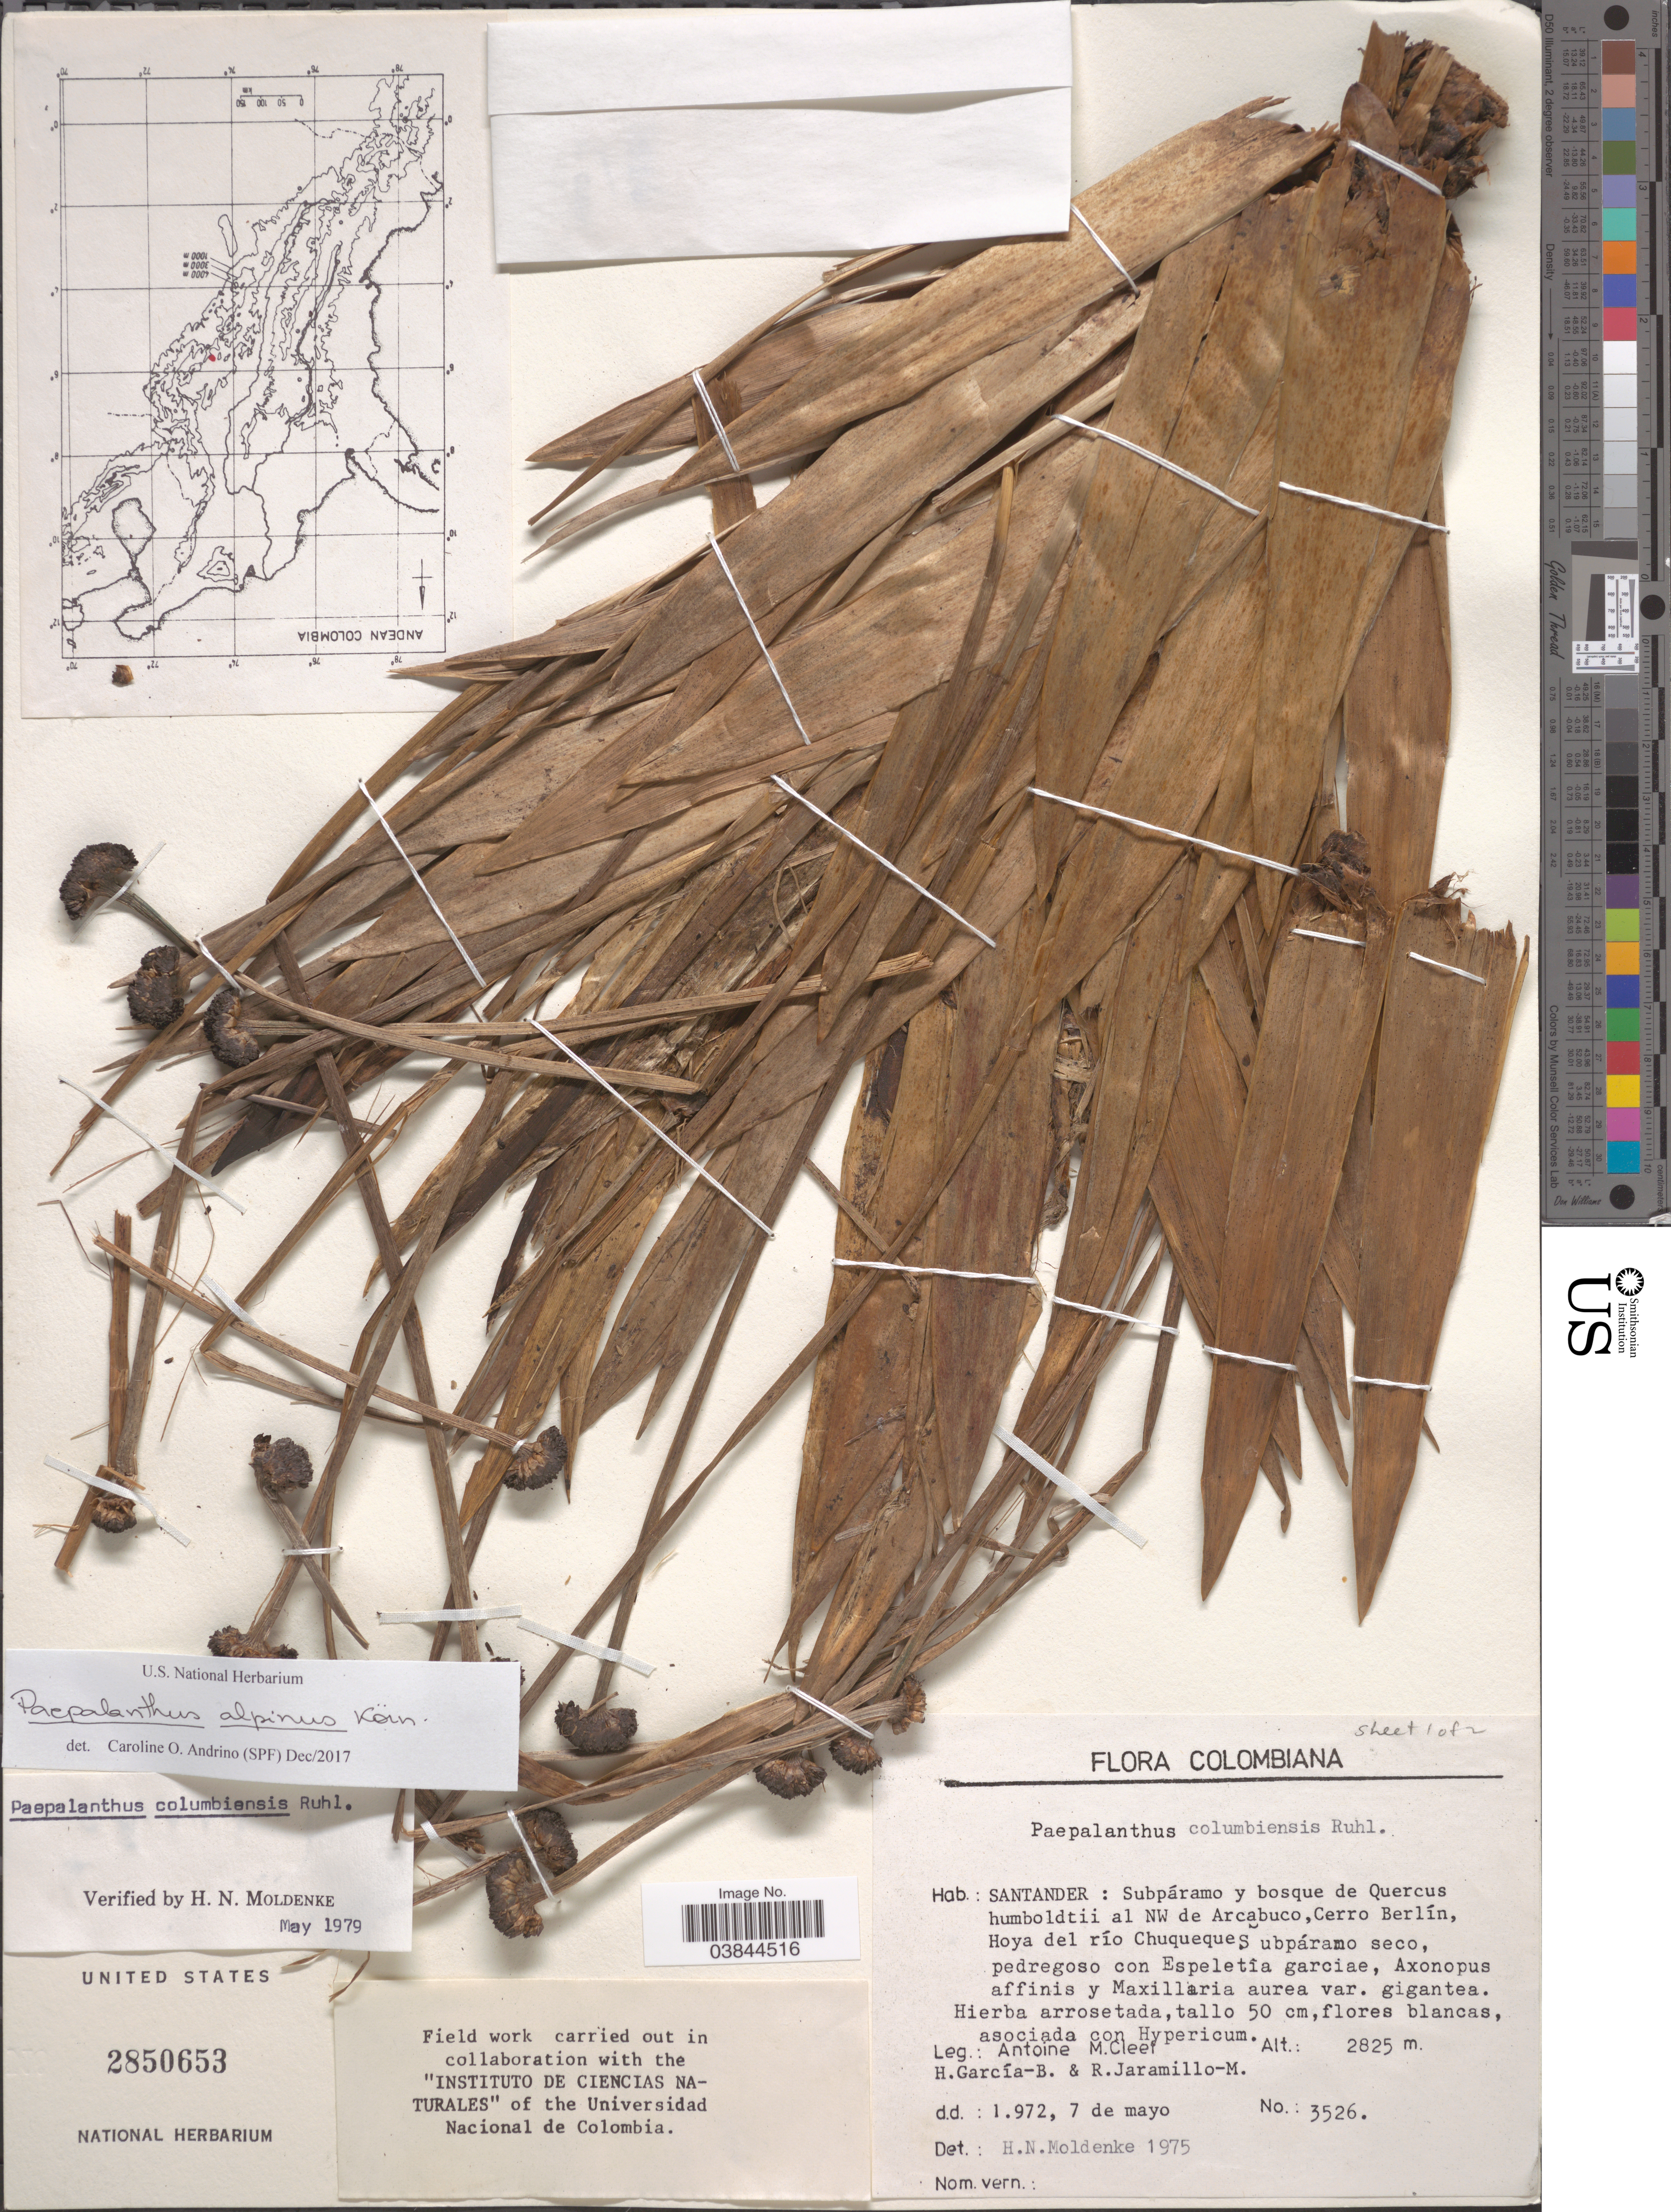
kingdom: Plantae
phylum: Tracheophyta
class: Liliopsida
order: Poales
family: Eriocaulaceae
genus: Paepalanthus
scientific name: Paepalanthus alpinus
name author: Körn.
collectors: A. M. Cleef, H. García B. & R. Jaramillo M.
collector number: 3526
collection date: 1972-05-07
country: Colombia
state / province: Santander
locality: Al NW de Arcabuco, Cerro Berlín, Hoya del río Chuqueque.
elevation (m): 2825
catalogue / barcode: US 2850653